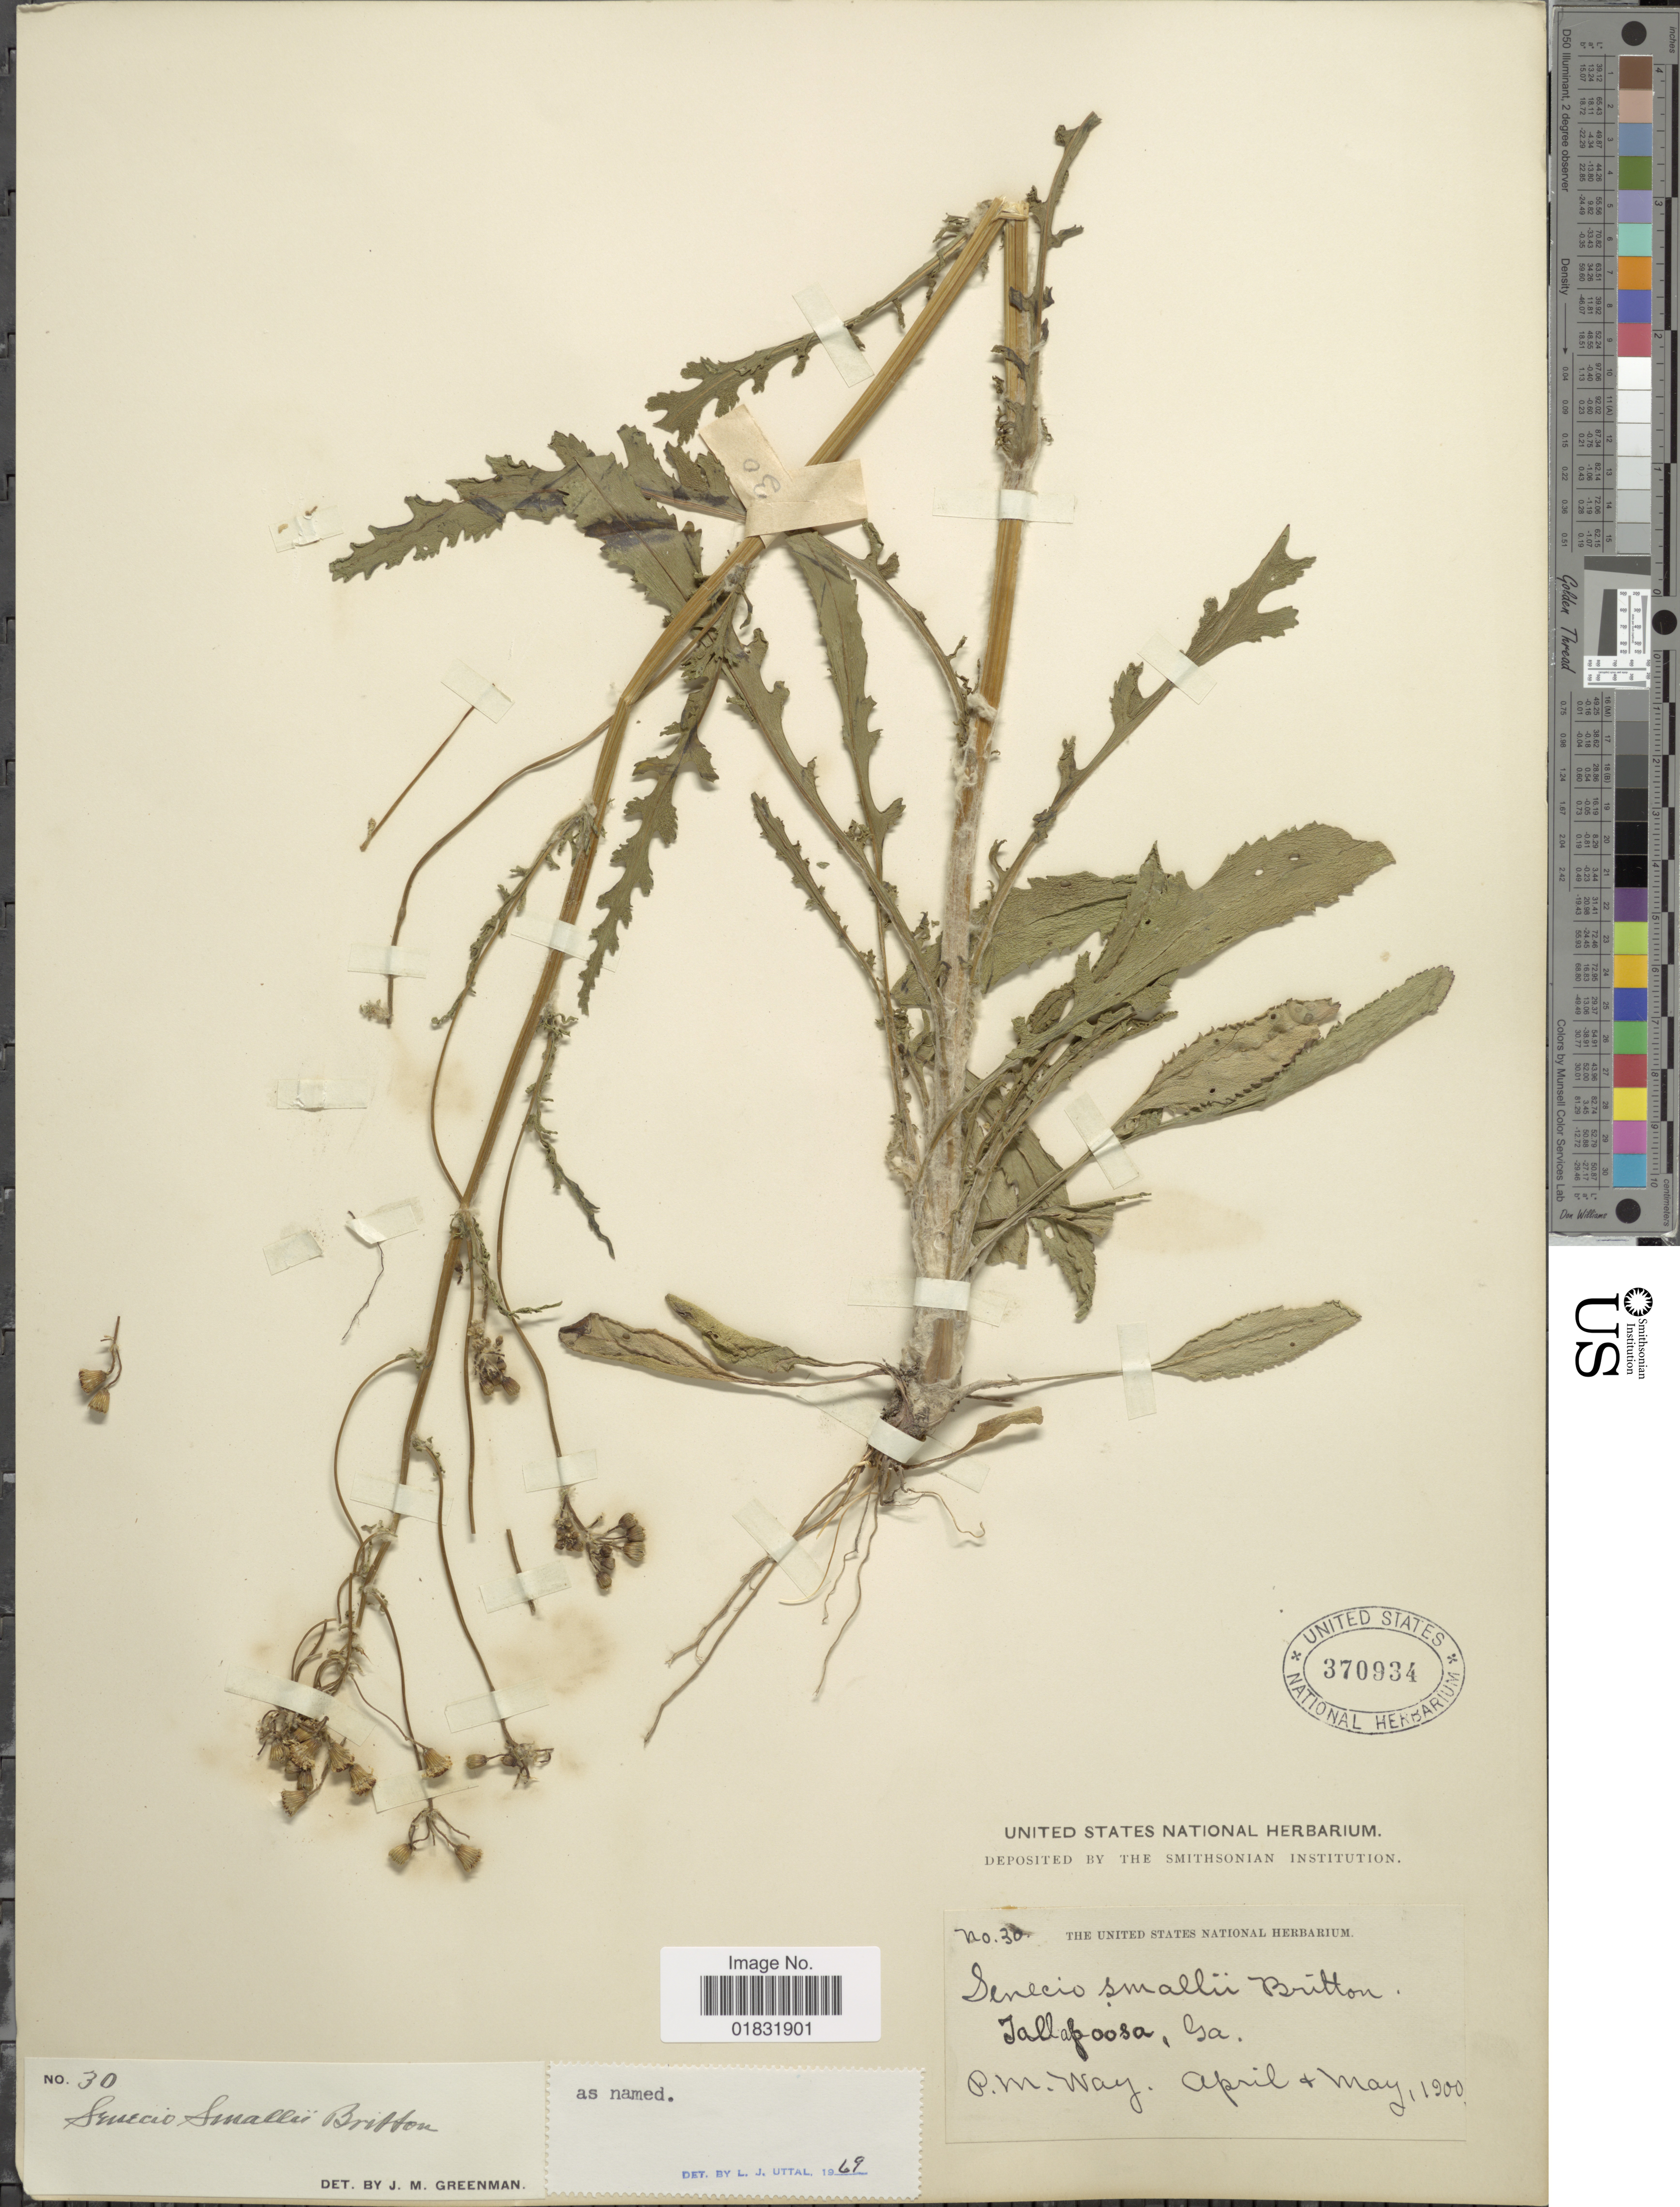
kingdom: Plantae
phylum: Tracheophyta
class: Magnoliopsida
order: Asterales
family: Asteraceae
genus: Packera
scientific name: Packera smallii Britton comb ined.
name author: Britton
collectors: P. Way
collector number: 30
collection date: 1900-04/1900-05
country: United States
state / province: Georgia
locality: Jallapoosa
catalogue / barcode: US 370934